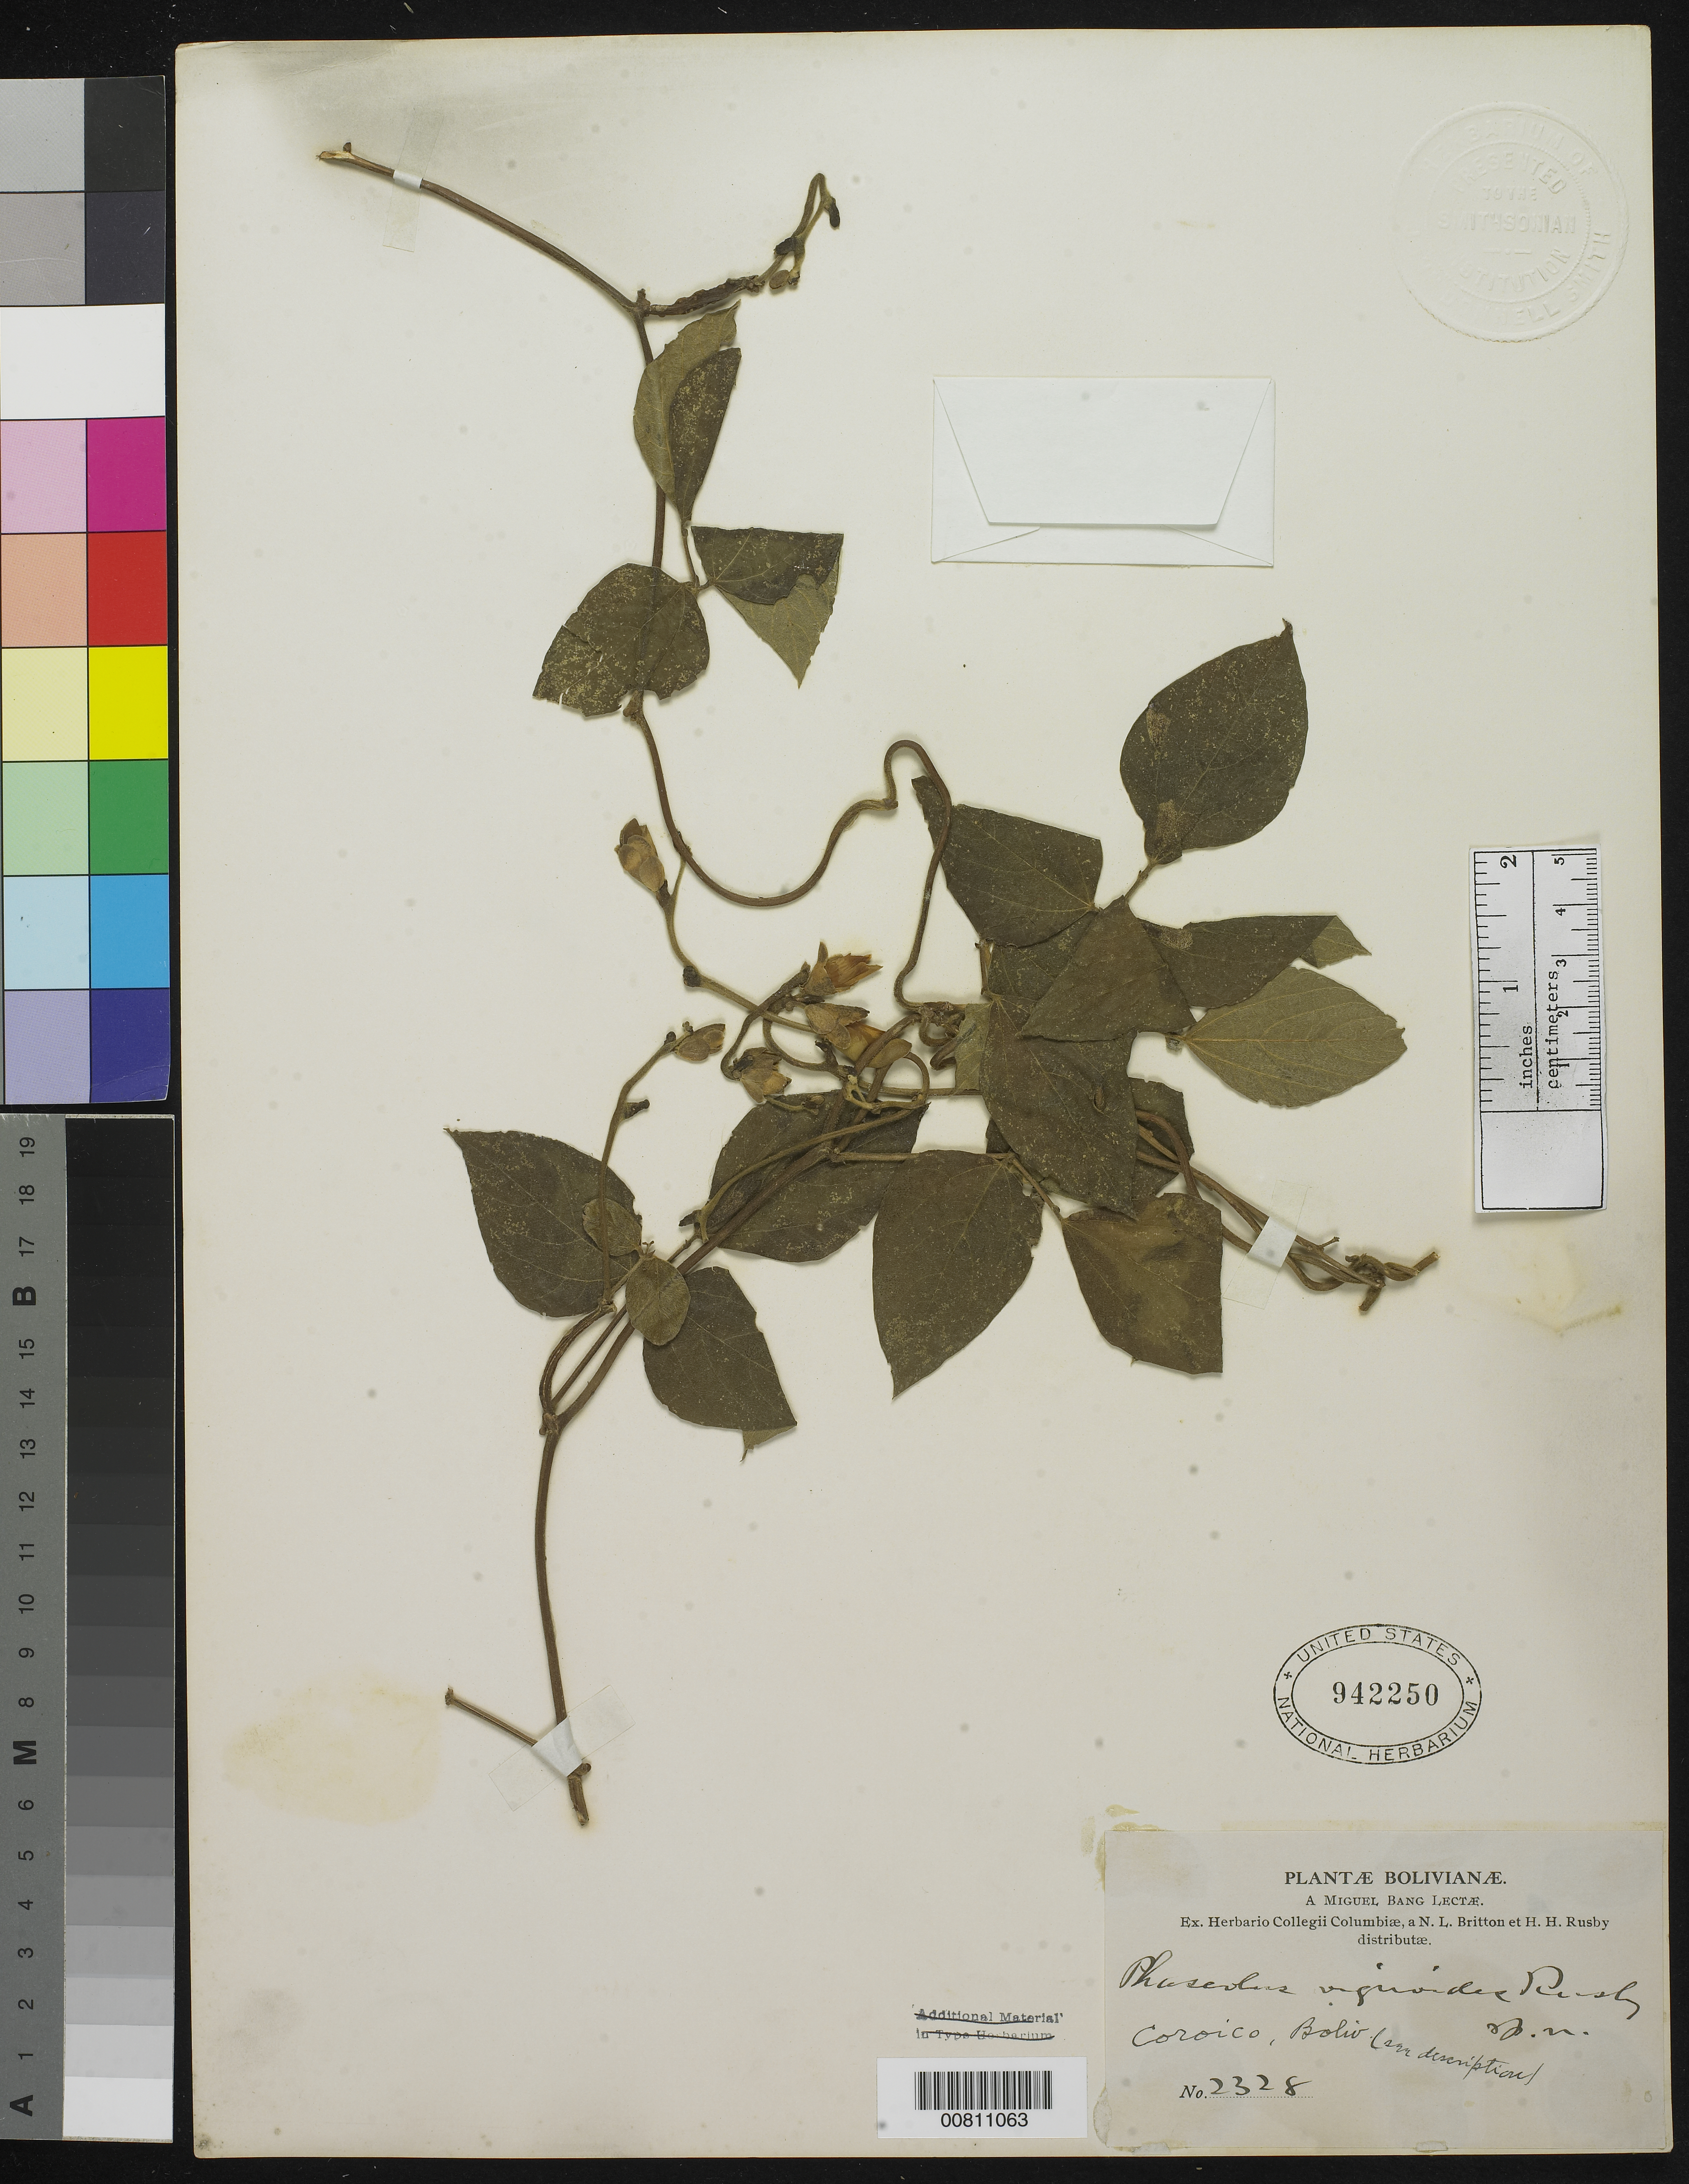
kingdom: Plantae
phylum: Tracheophyta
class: Magnoliopsida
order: Fabales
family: Fabaceae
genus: Phaseolus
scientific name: Phaseolus vignoides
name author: Rusby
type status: Isotype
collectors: M. Bang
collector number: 2328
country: Bolivia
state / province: La Paz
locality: Coroico.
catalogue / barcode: US 942250